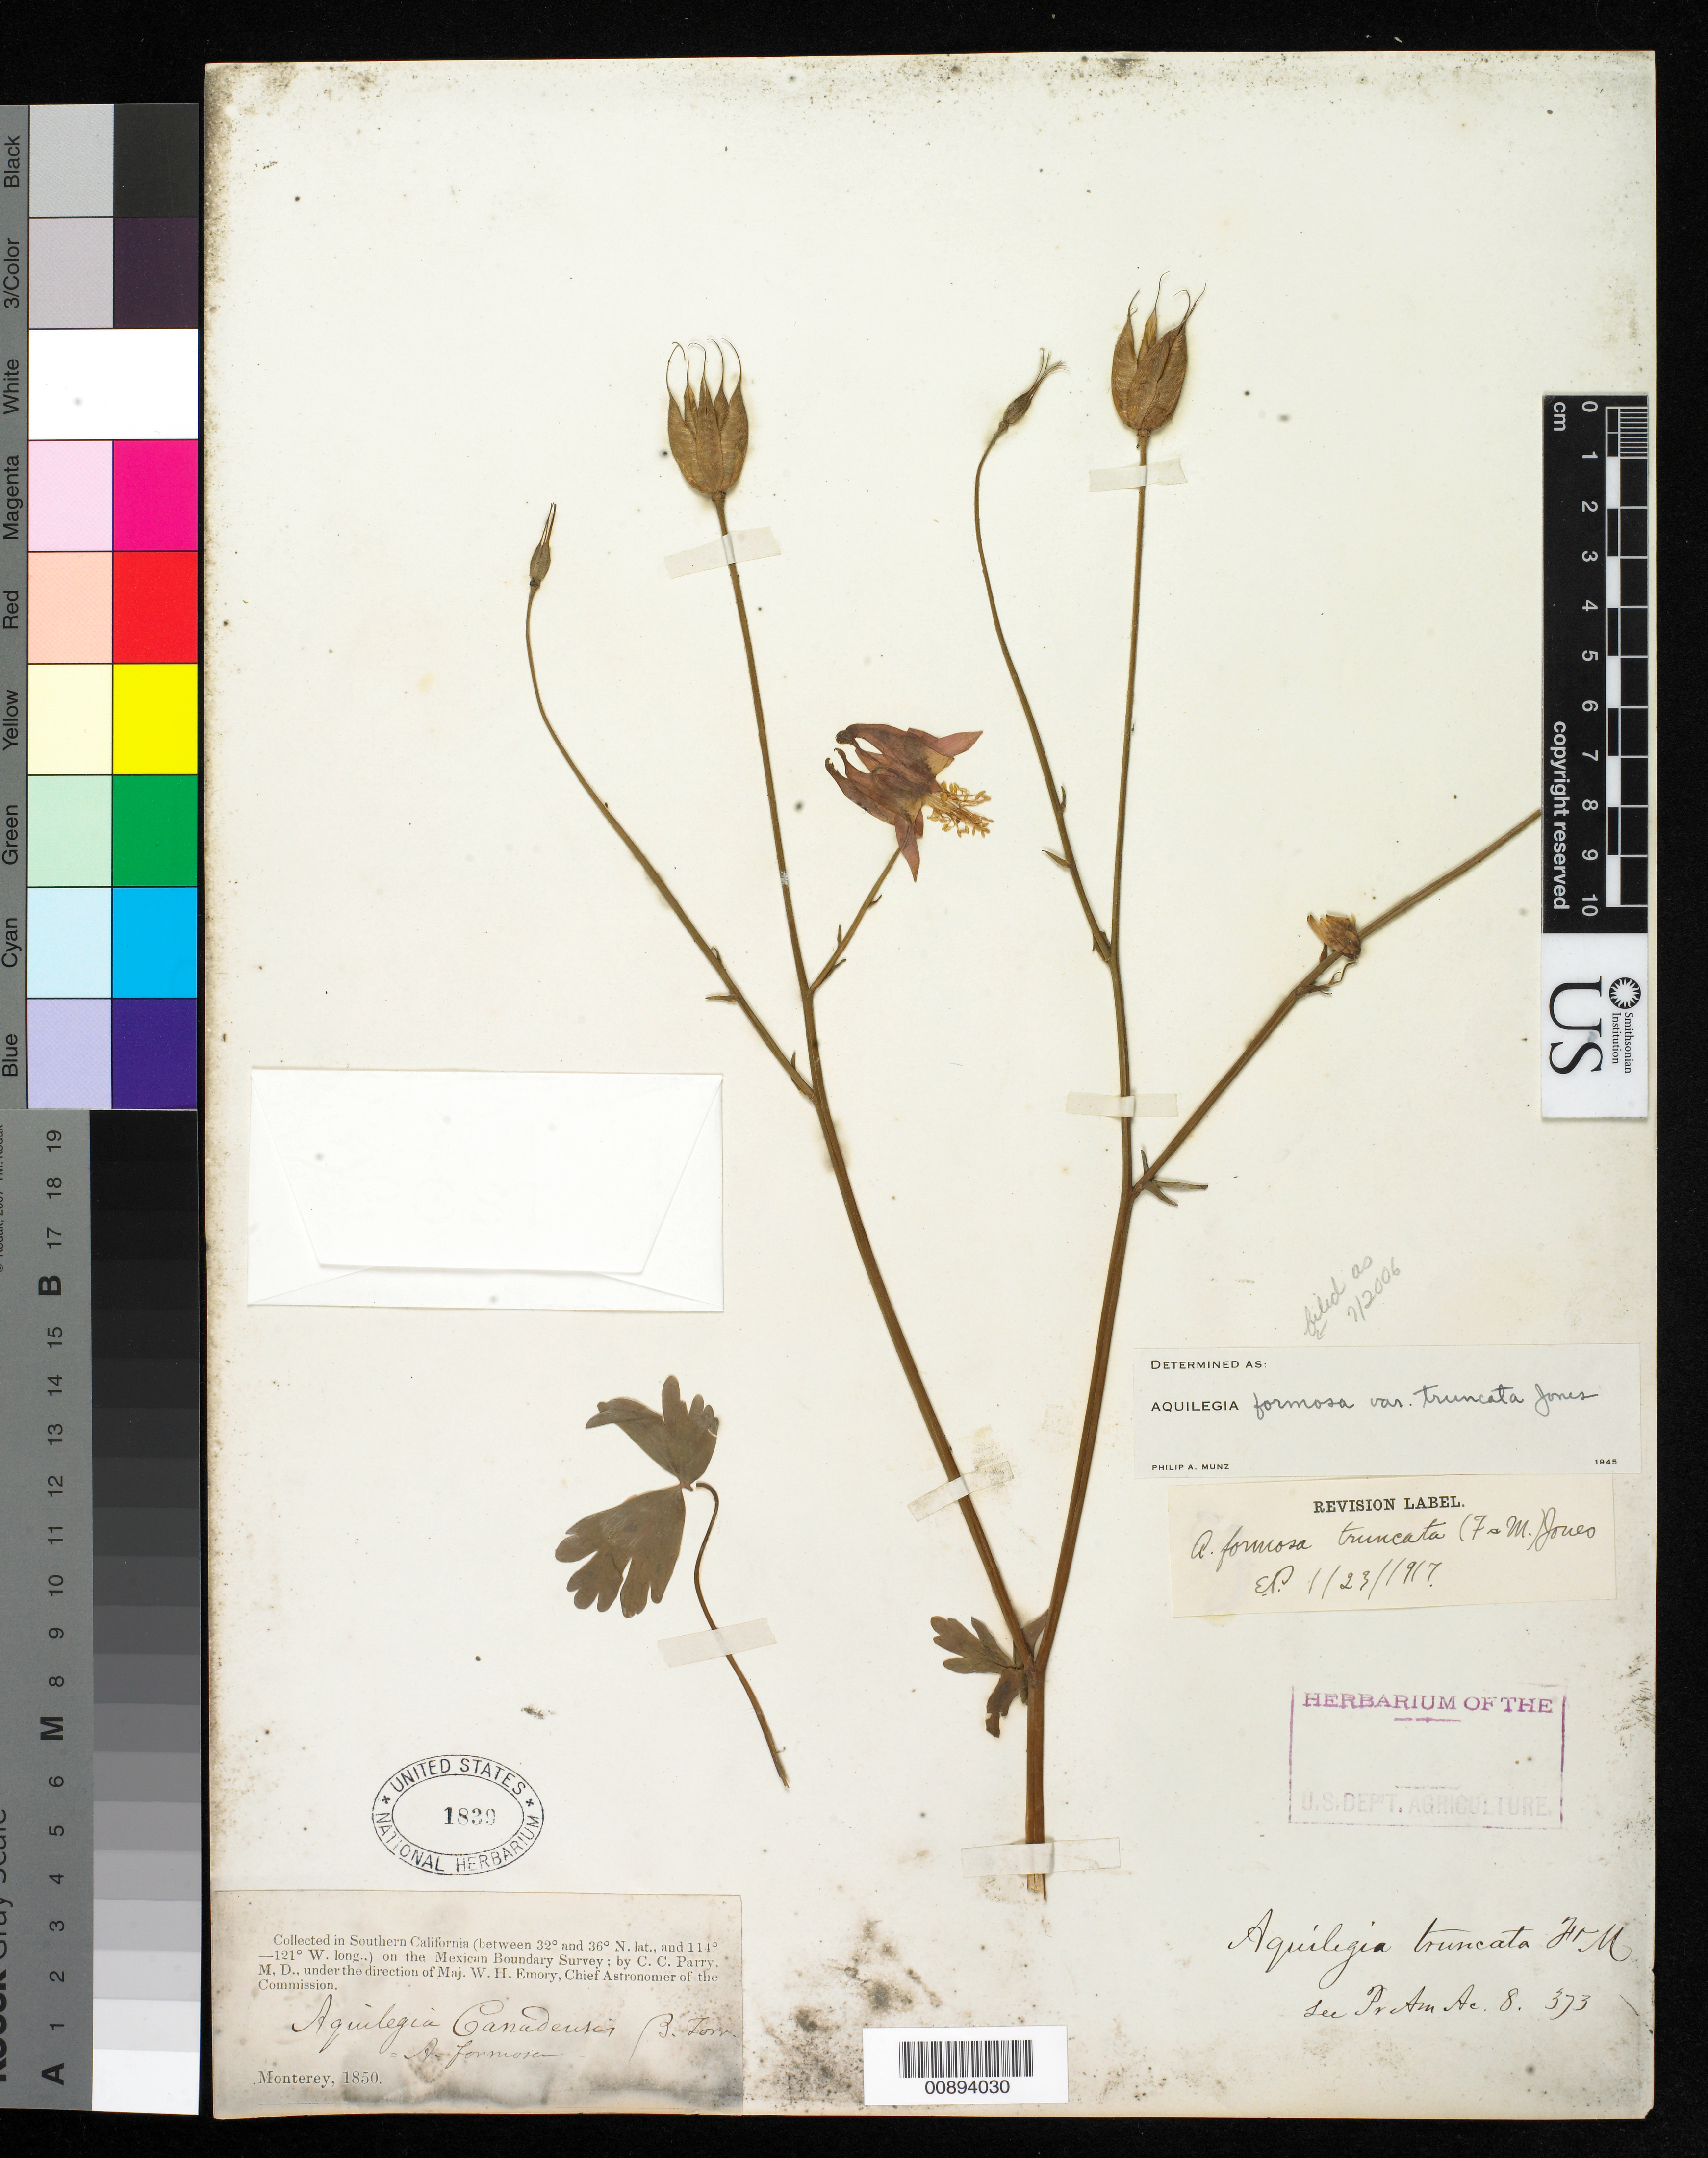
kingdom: Plantae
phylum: Tracheophyta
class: Magnoliopsida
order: Ranunculales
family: Ranunculaceae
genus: Aquilegia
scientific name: Aquilegia formosa var. truncata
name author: M.E. Jones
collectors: C. C. Parry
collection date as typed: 1850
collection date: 1850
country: United States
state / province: California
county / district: Monterey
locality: Monterey, Southern California.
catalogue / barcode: US 1839